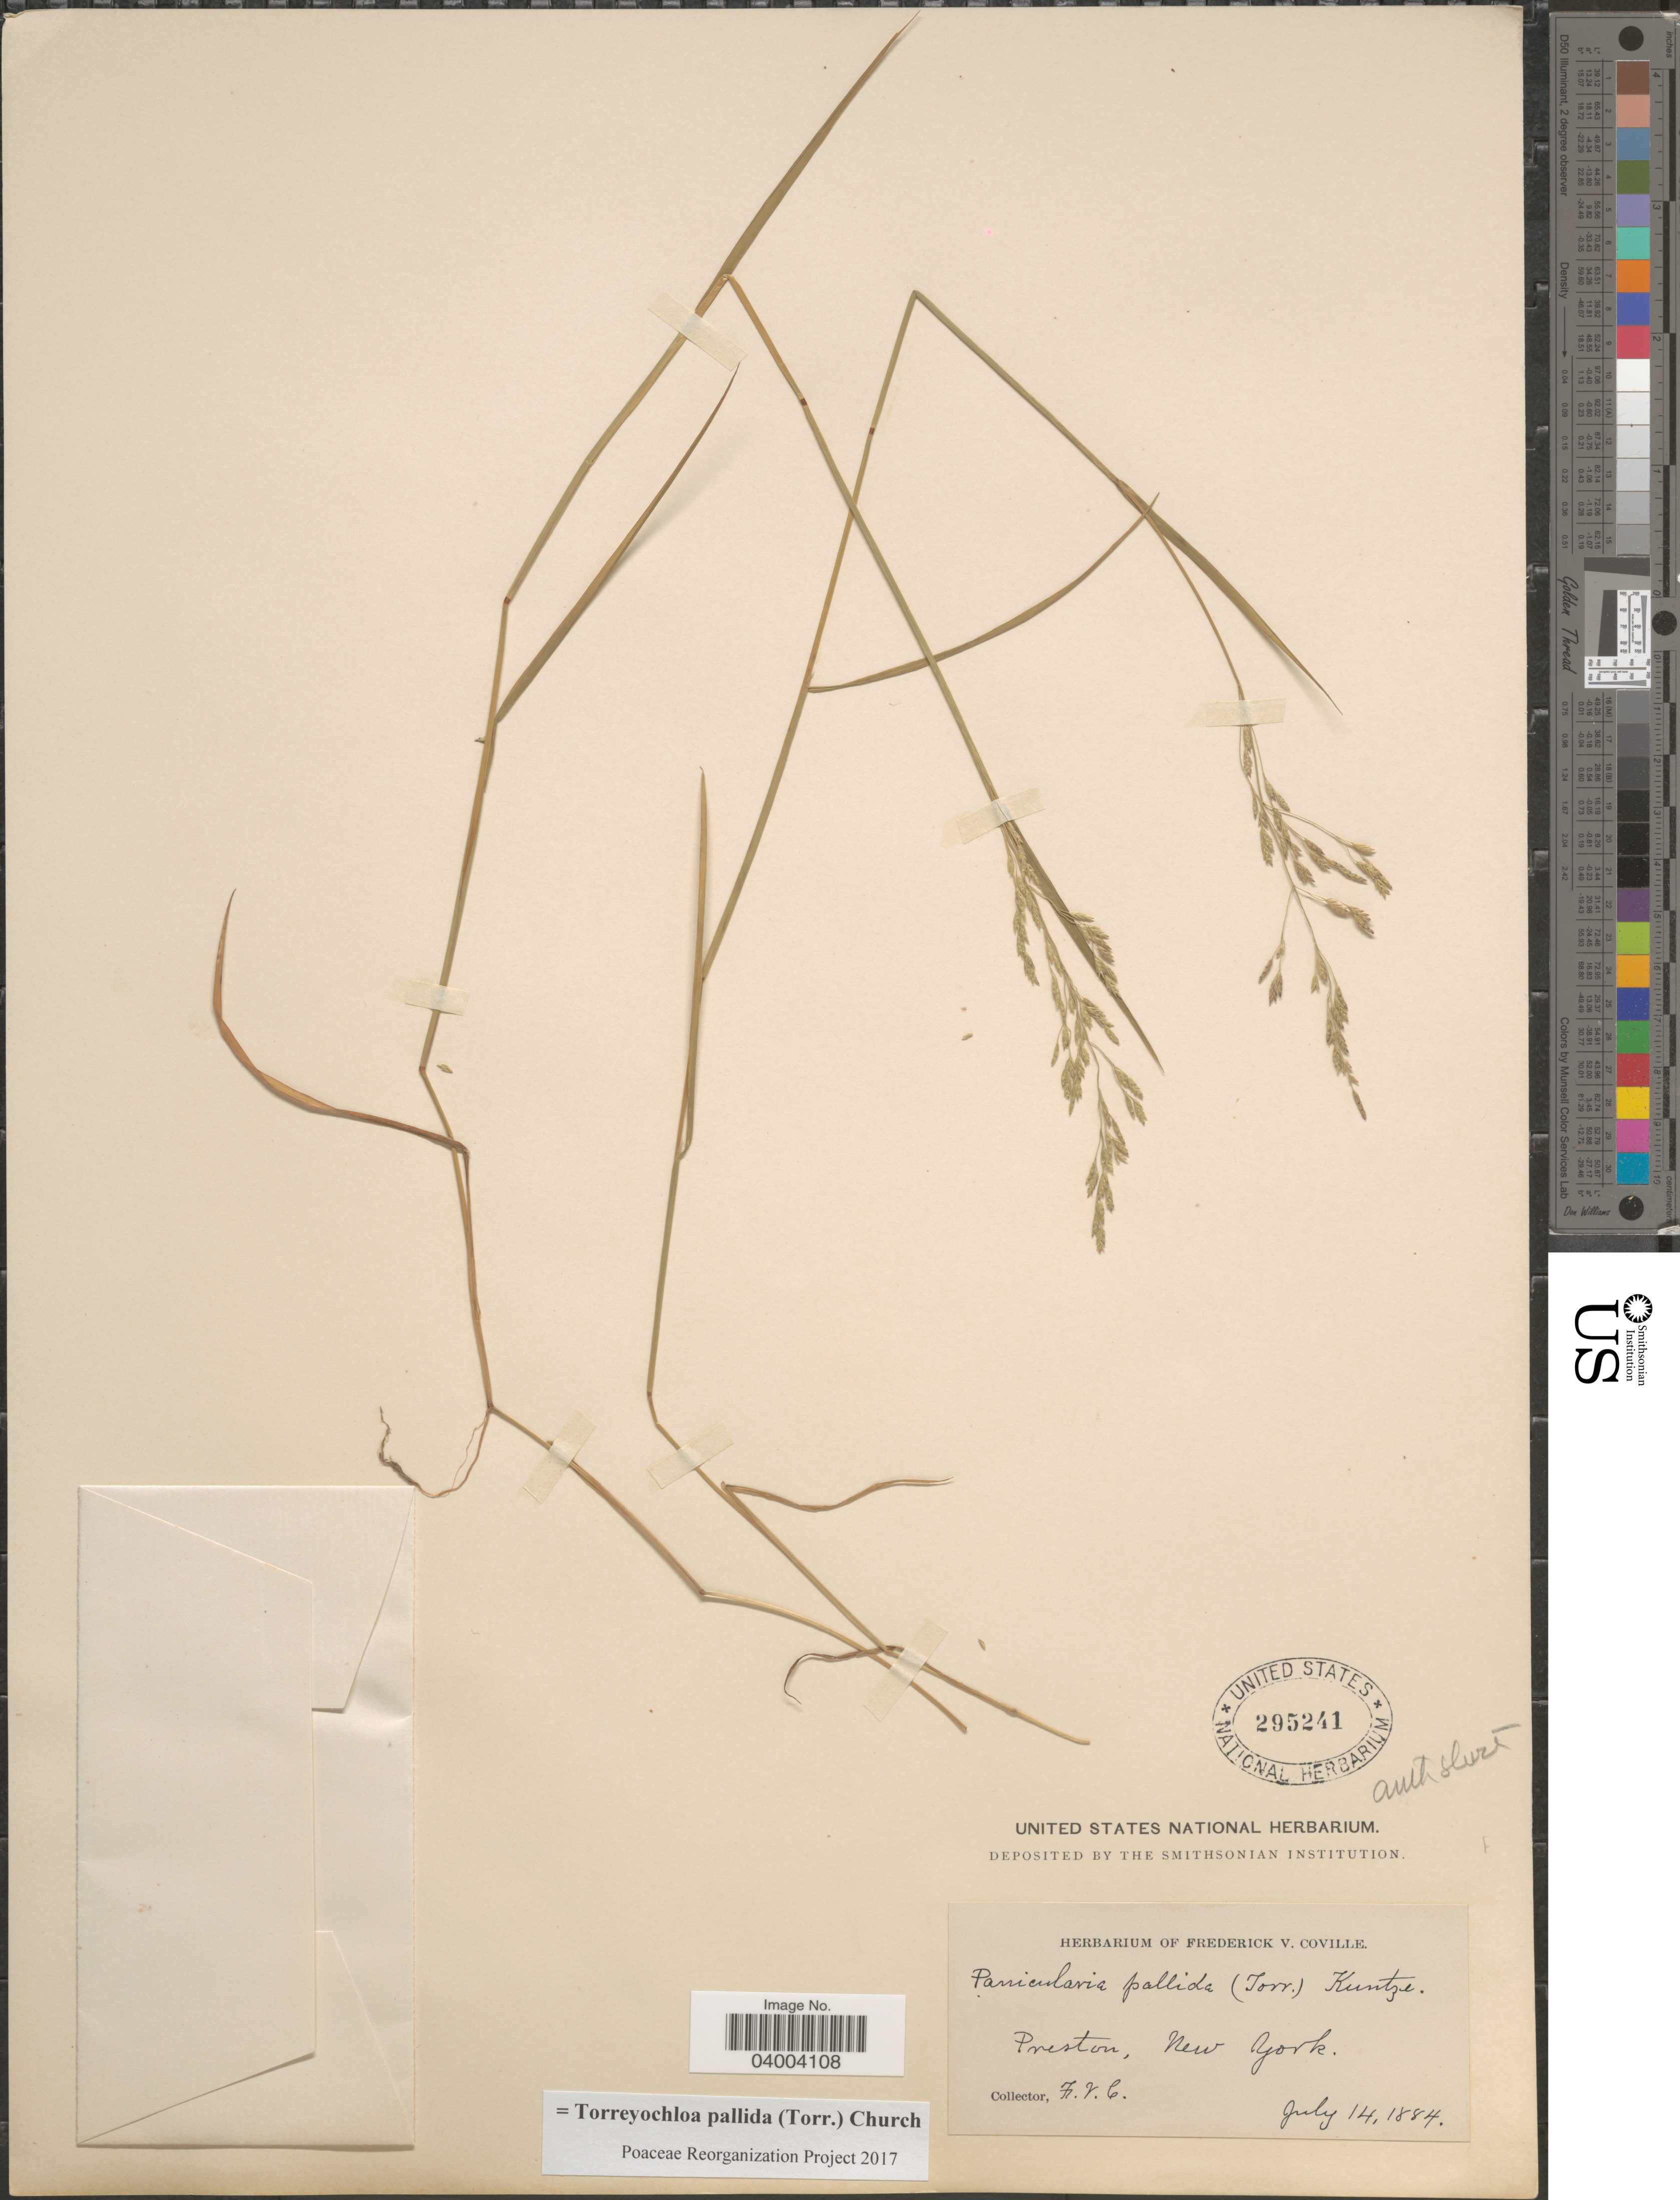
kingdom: Plantae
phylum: Tracheophyta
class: Liliopsida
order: Poales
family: Poaceae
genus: Torreyochloa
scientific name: Torreyochloa pallida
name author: (Torr.) G.L. Church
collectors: F. V. Coville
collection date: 1884-07-14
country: United States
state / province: New York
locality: Preston.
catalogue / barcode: US 295241